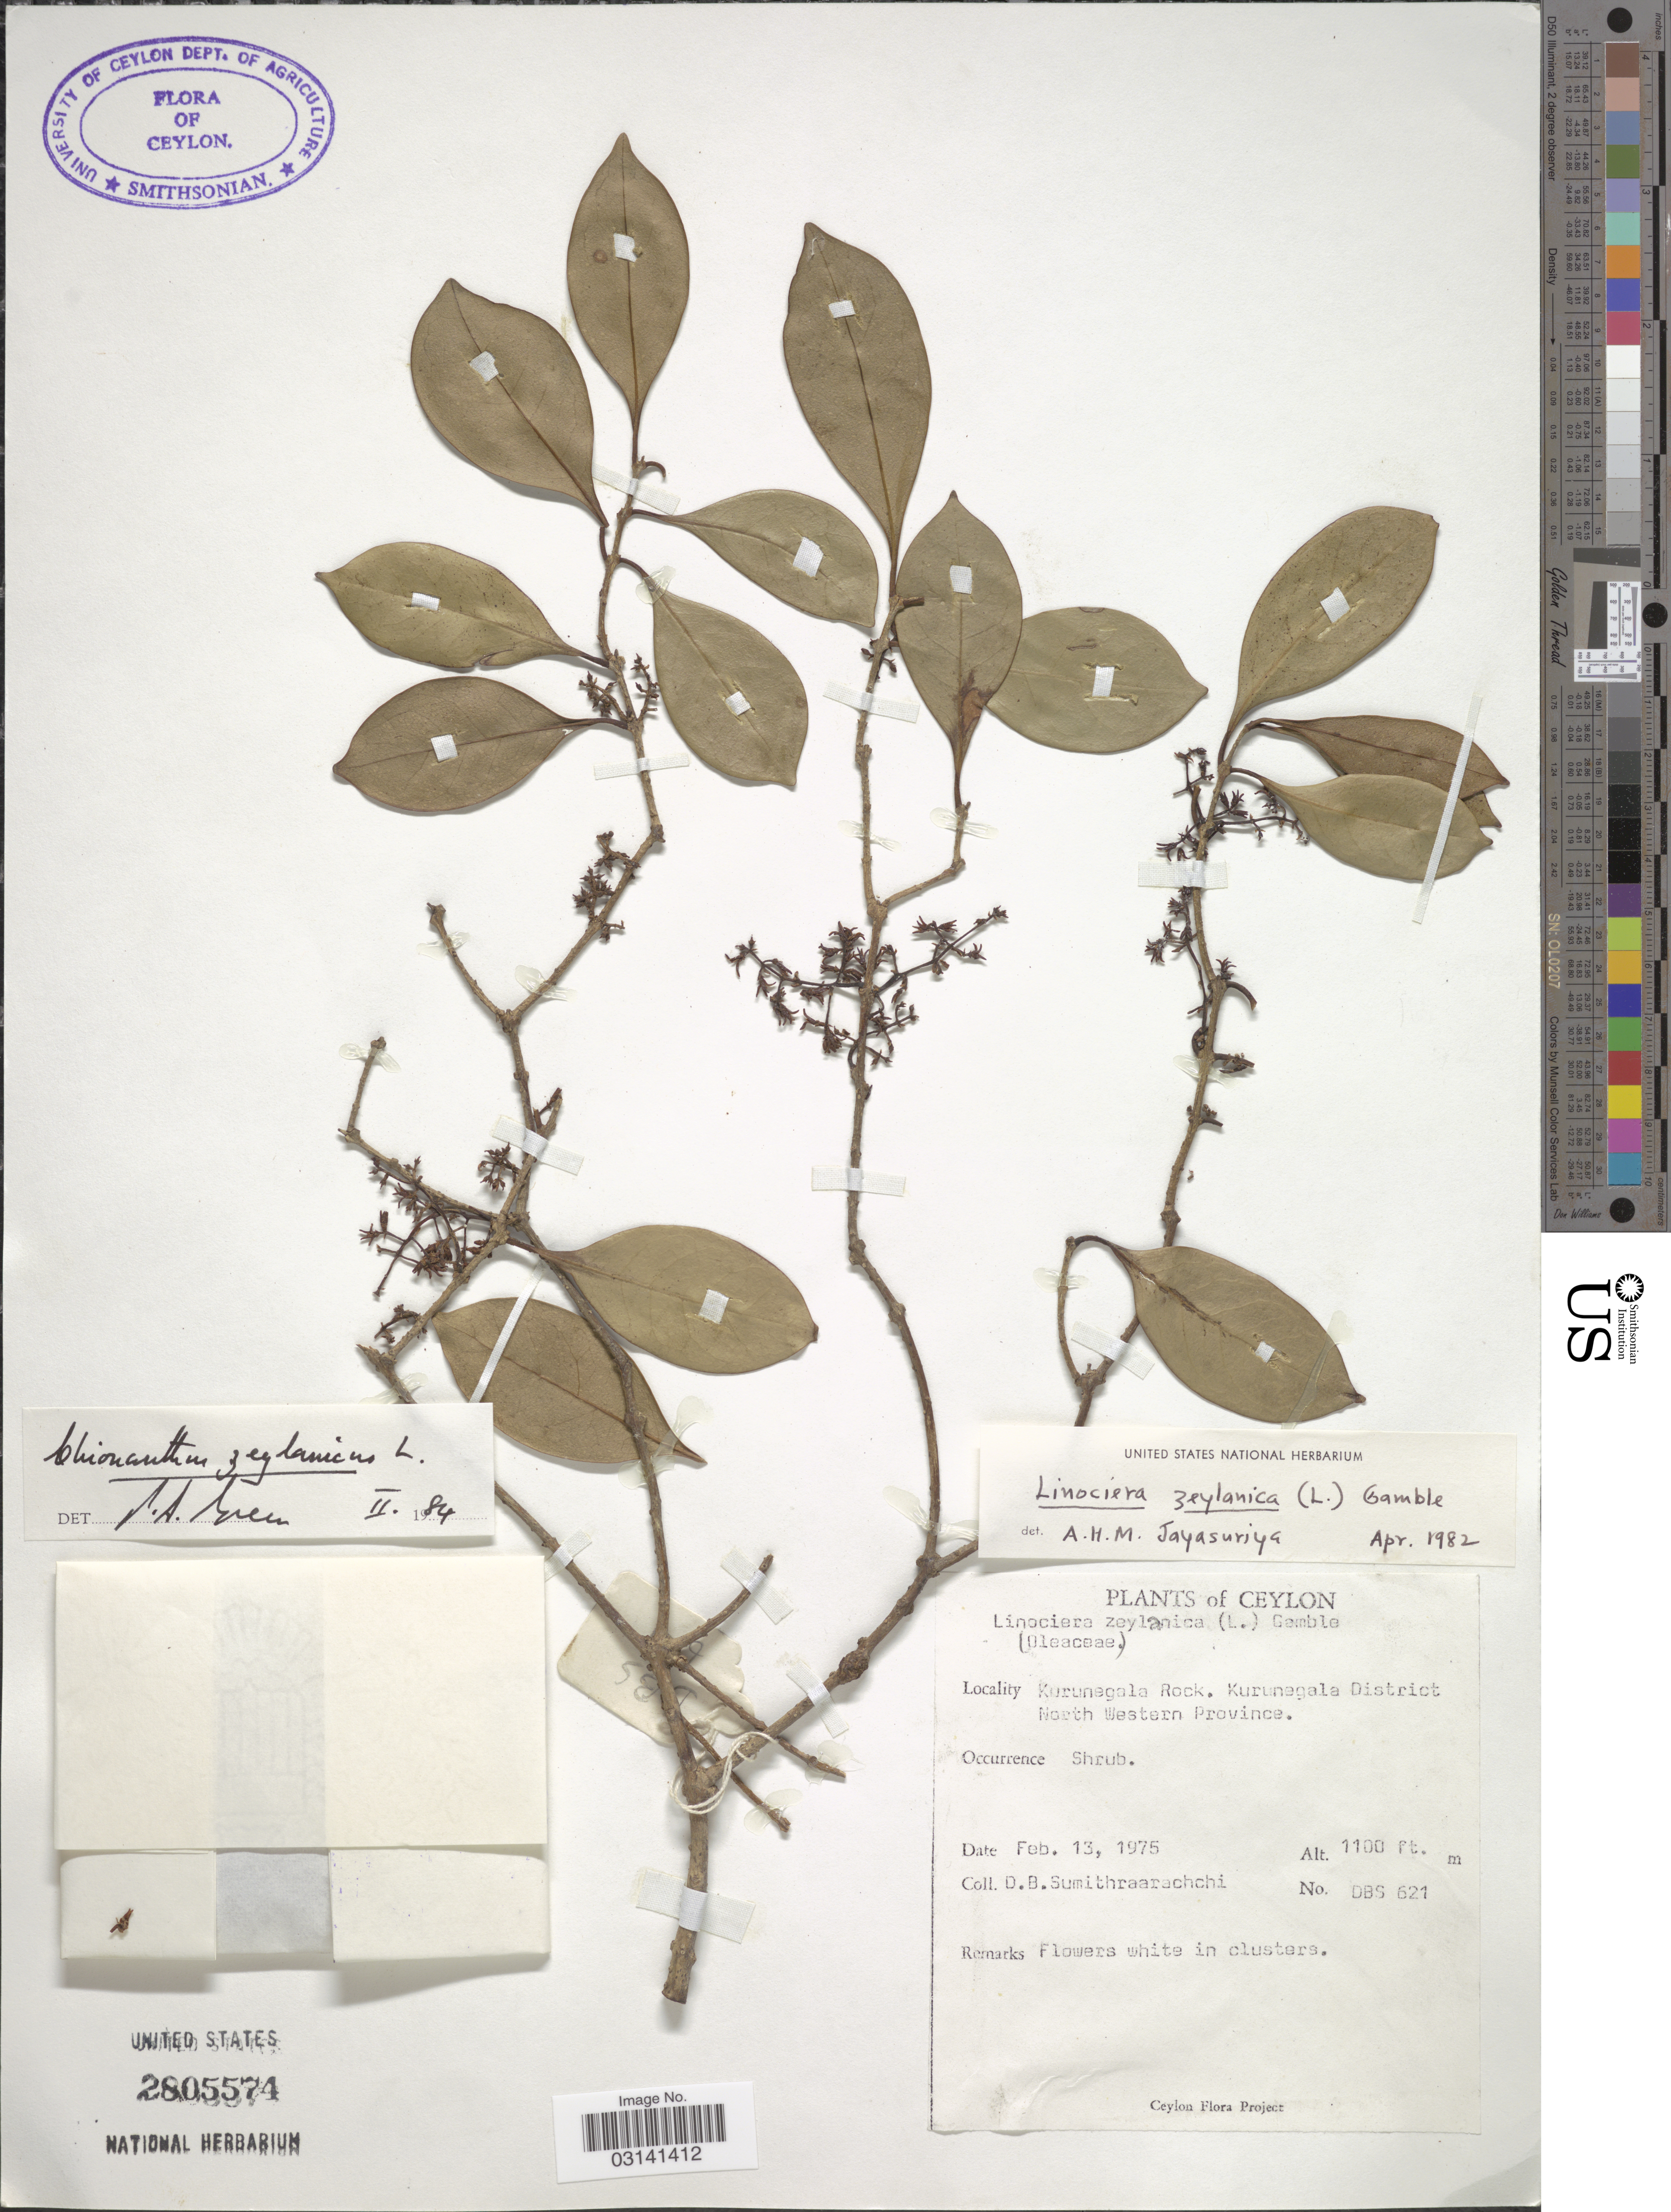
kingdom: Plantae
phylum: Tracheophyta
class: Magnoliopsida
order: Lamiales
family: Oleaceae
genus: Chionanthus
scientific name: Chionanthus zeylanicus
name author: L.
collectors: D. B. Sumithraarachchi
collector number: DBS 621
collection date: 1975-02-13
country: Sri Lanka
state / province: North Western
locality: Ceylon. Kurunegala Rock. Kurunegala District.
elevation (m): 335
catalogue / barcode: US 2805574